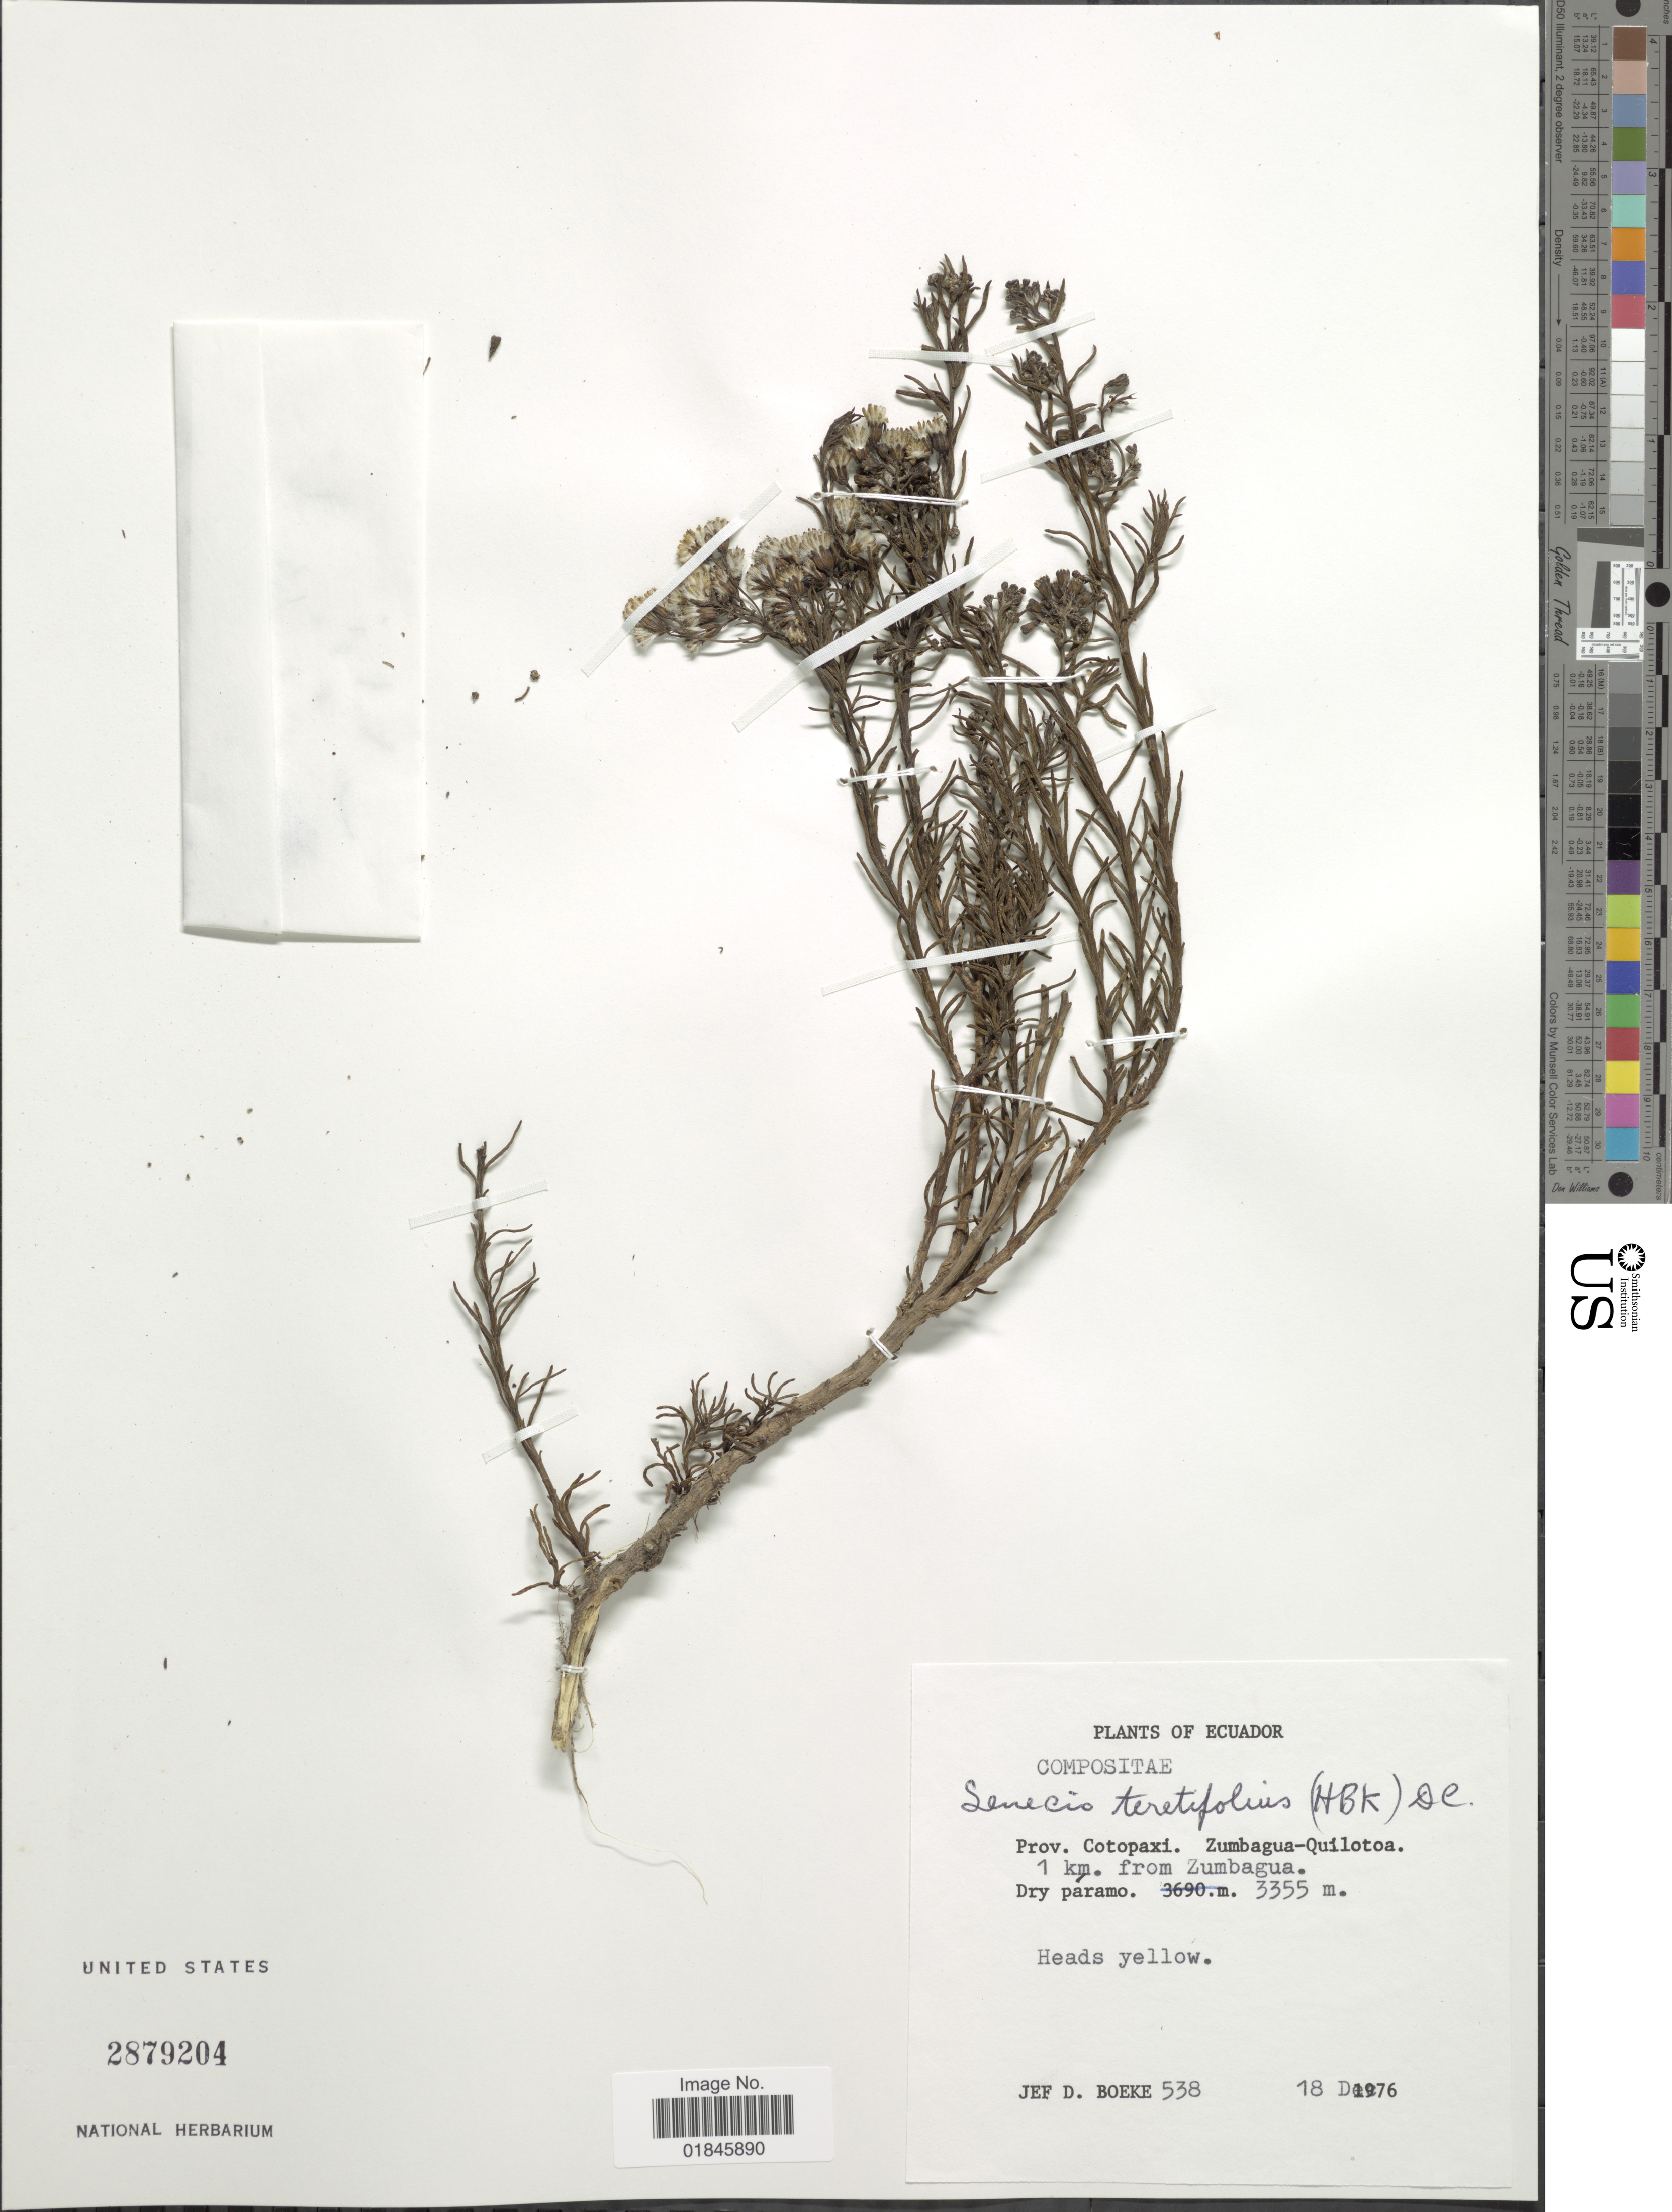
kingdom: Plantae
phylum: Tracheophyta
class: Magnoliopsida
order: Asterales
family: Asteraceae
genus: Pentacalia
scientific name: Pentacalia teretifolia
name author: (Kunth) Cuatrec.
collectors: J. Boeke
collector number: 538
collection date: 1976-12-18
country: Ecuador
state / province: Cotopaxi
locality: Prov. Cotopaxi. Zumbagua-Quilotoa. 1 km. from Zumbagua. Dry paramo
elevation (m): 3355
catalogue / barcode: US 2879204